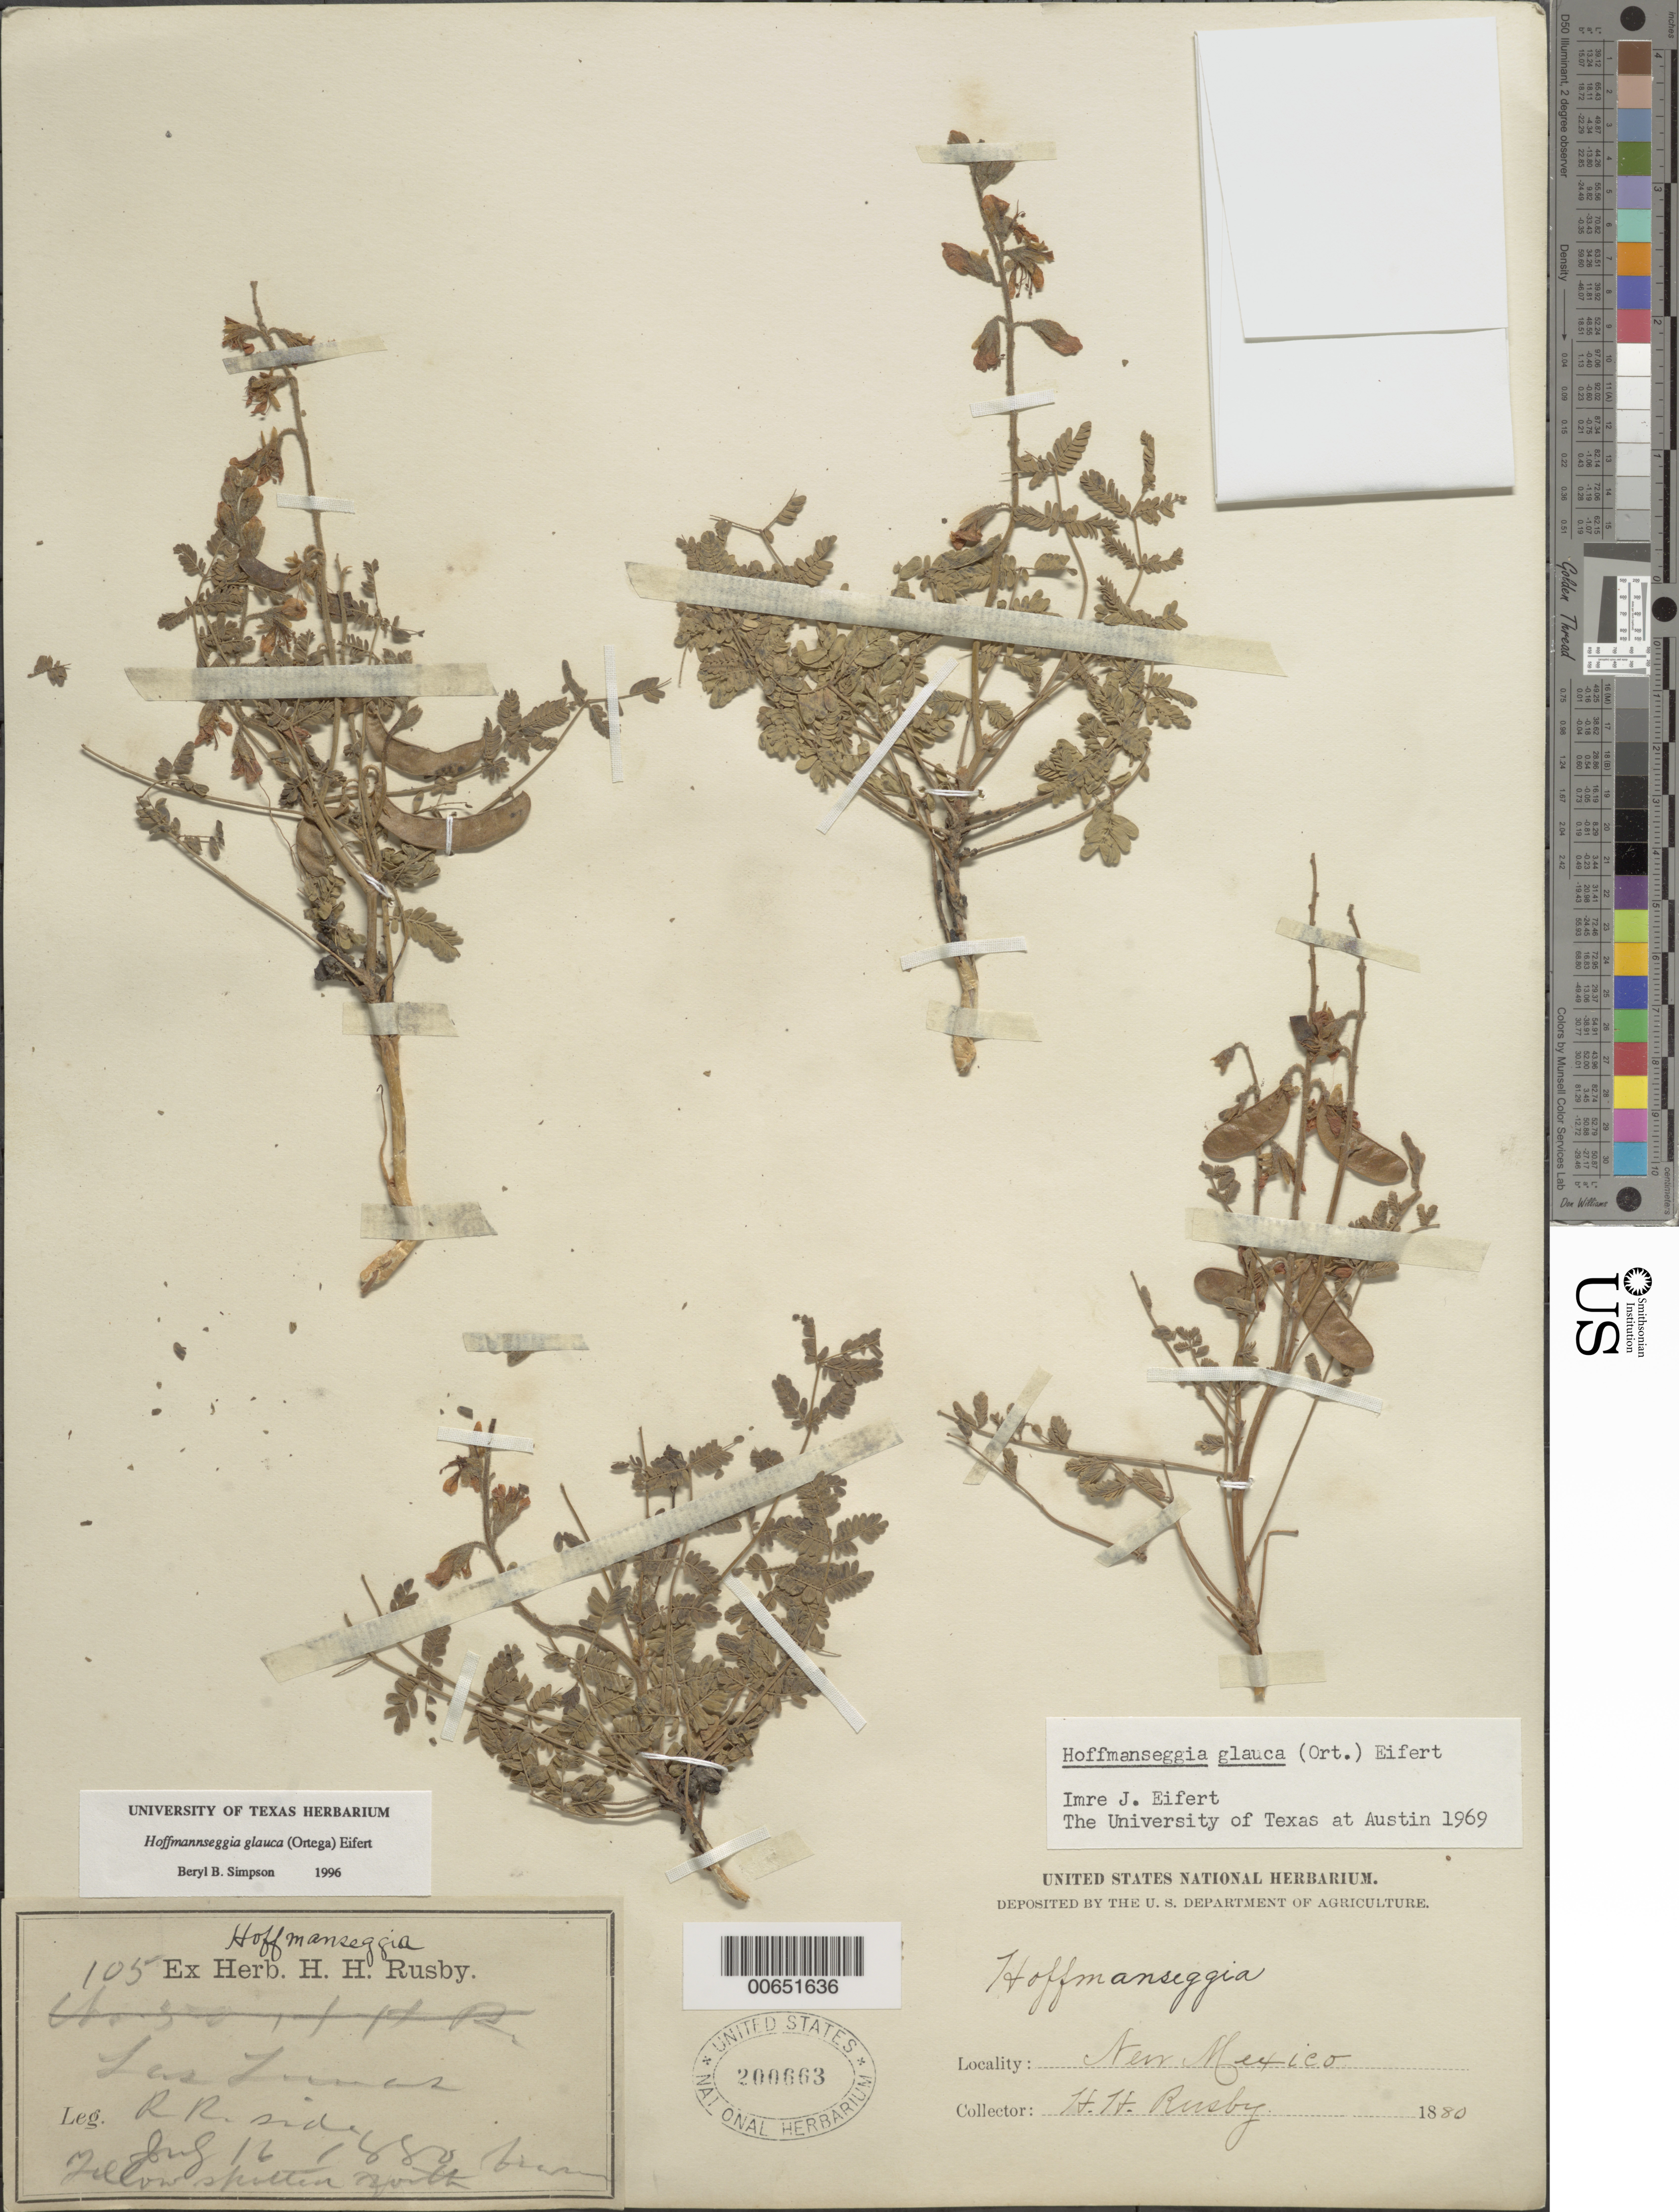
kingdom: Plantae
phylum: Tracheophyta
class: Magnoliopsida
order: Fabales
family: Fabaceae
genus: Hoffmannseggia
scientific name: Hoffmannseggia glauca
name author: (Ortega) Eifert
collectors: H. H. Rusby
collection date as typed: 16 Jul 1880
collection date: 1880-07-16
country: United States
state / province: New Mexico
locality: Las Lunas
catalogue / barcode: US 200663